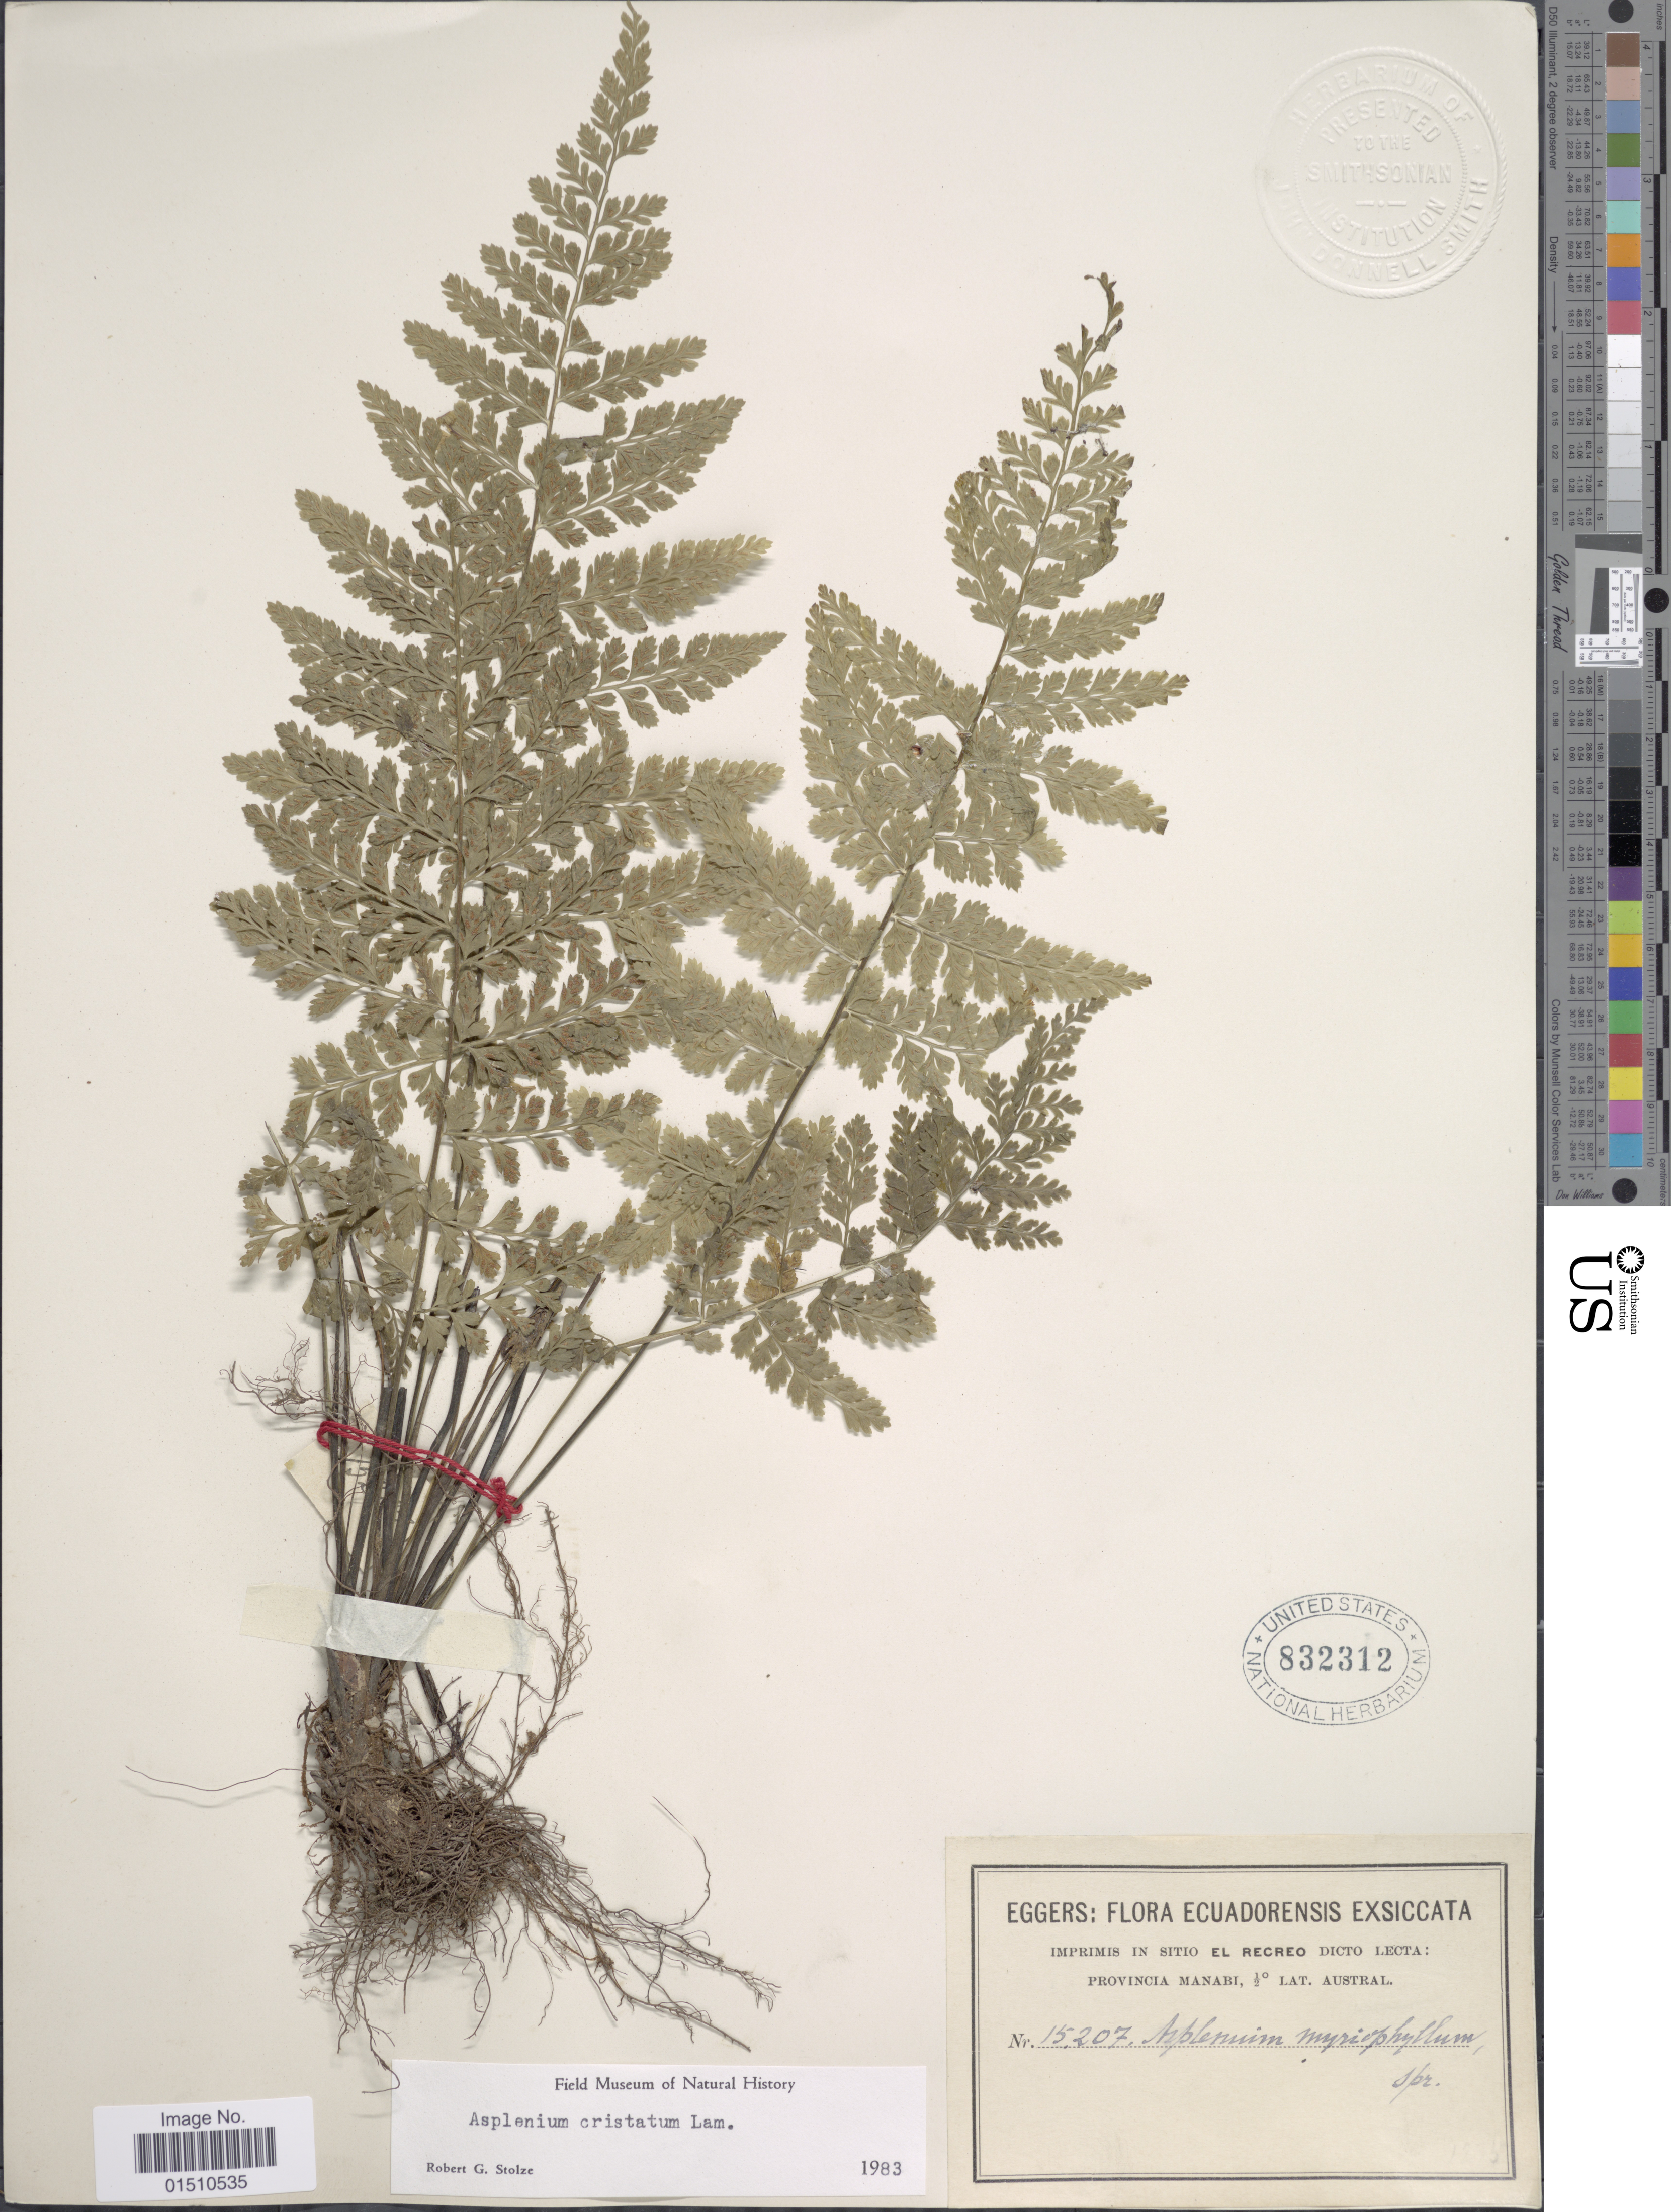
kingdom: Plantae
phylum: Tracheophyta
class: Polypodiopsida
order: Polypodiales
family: Aspleniaceae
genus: Asplenium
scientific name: Asplenium cristatum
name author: Lam.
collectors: -. Eggers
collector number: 15207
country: Ecuador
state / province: Manabí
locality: Ecuadorensis, Imprimis in sitio El Recreo Dicto Lecta.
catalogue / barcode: US 832312